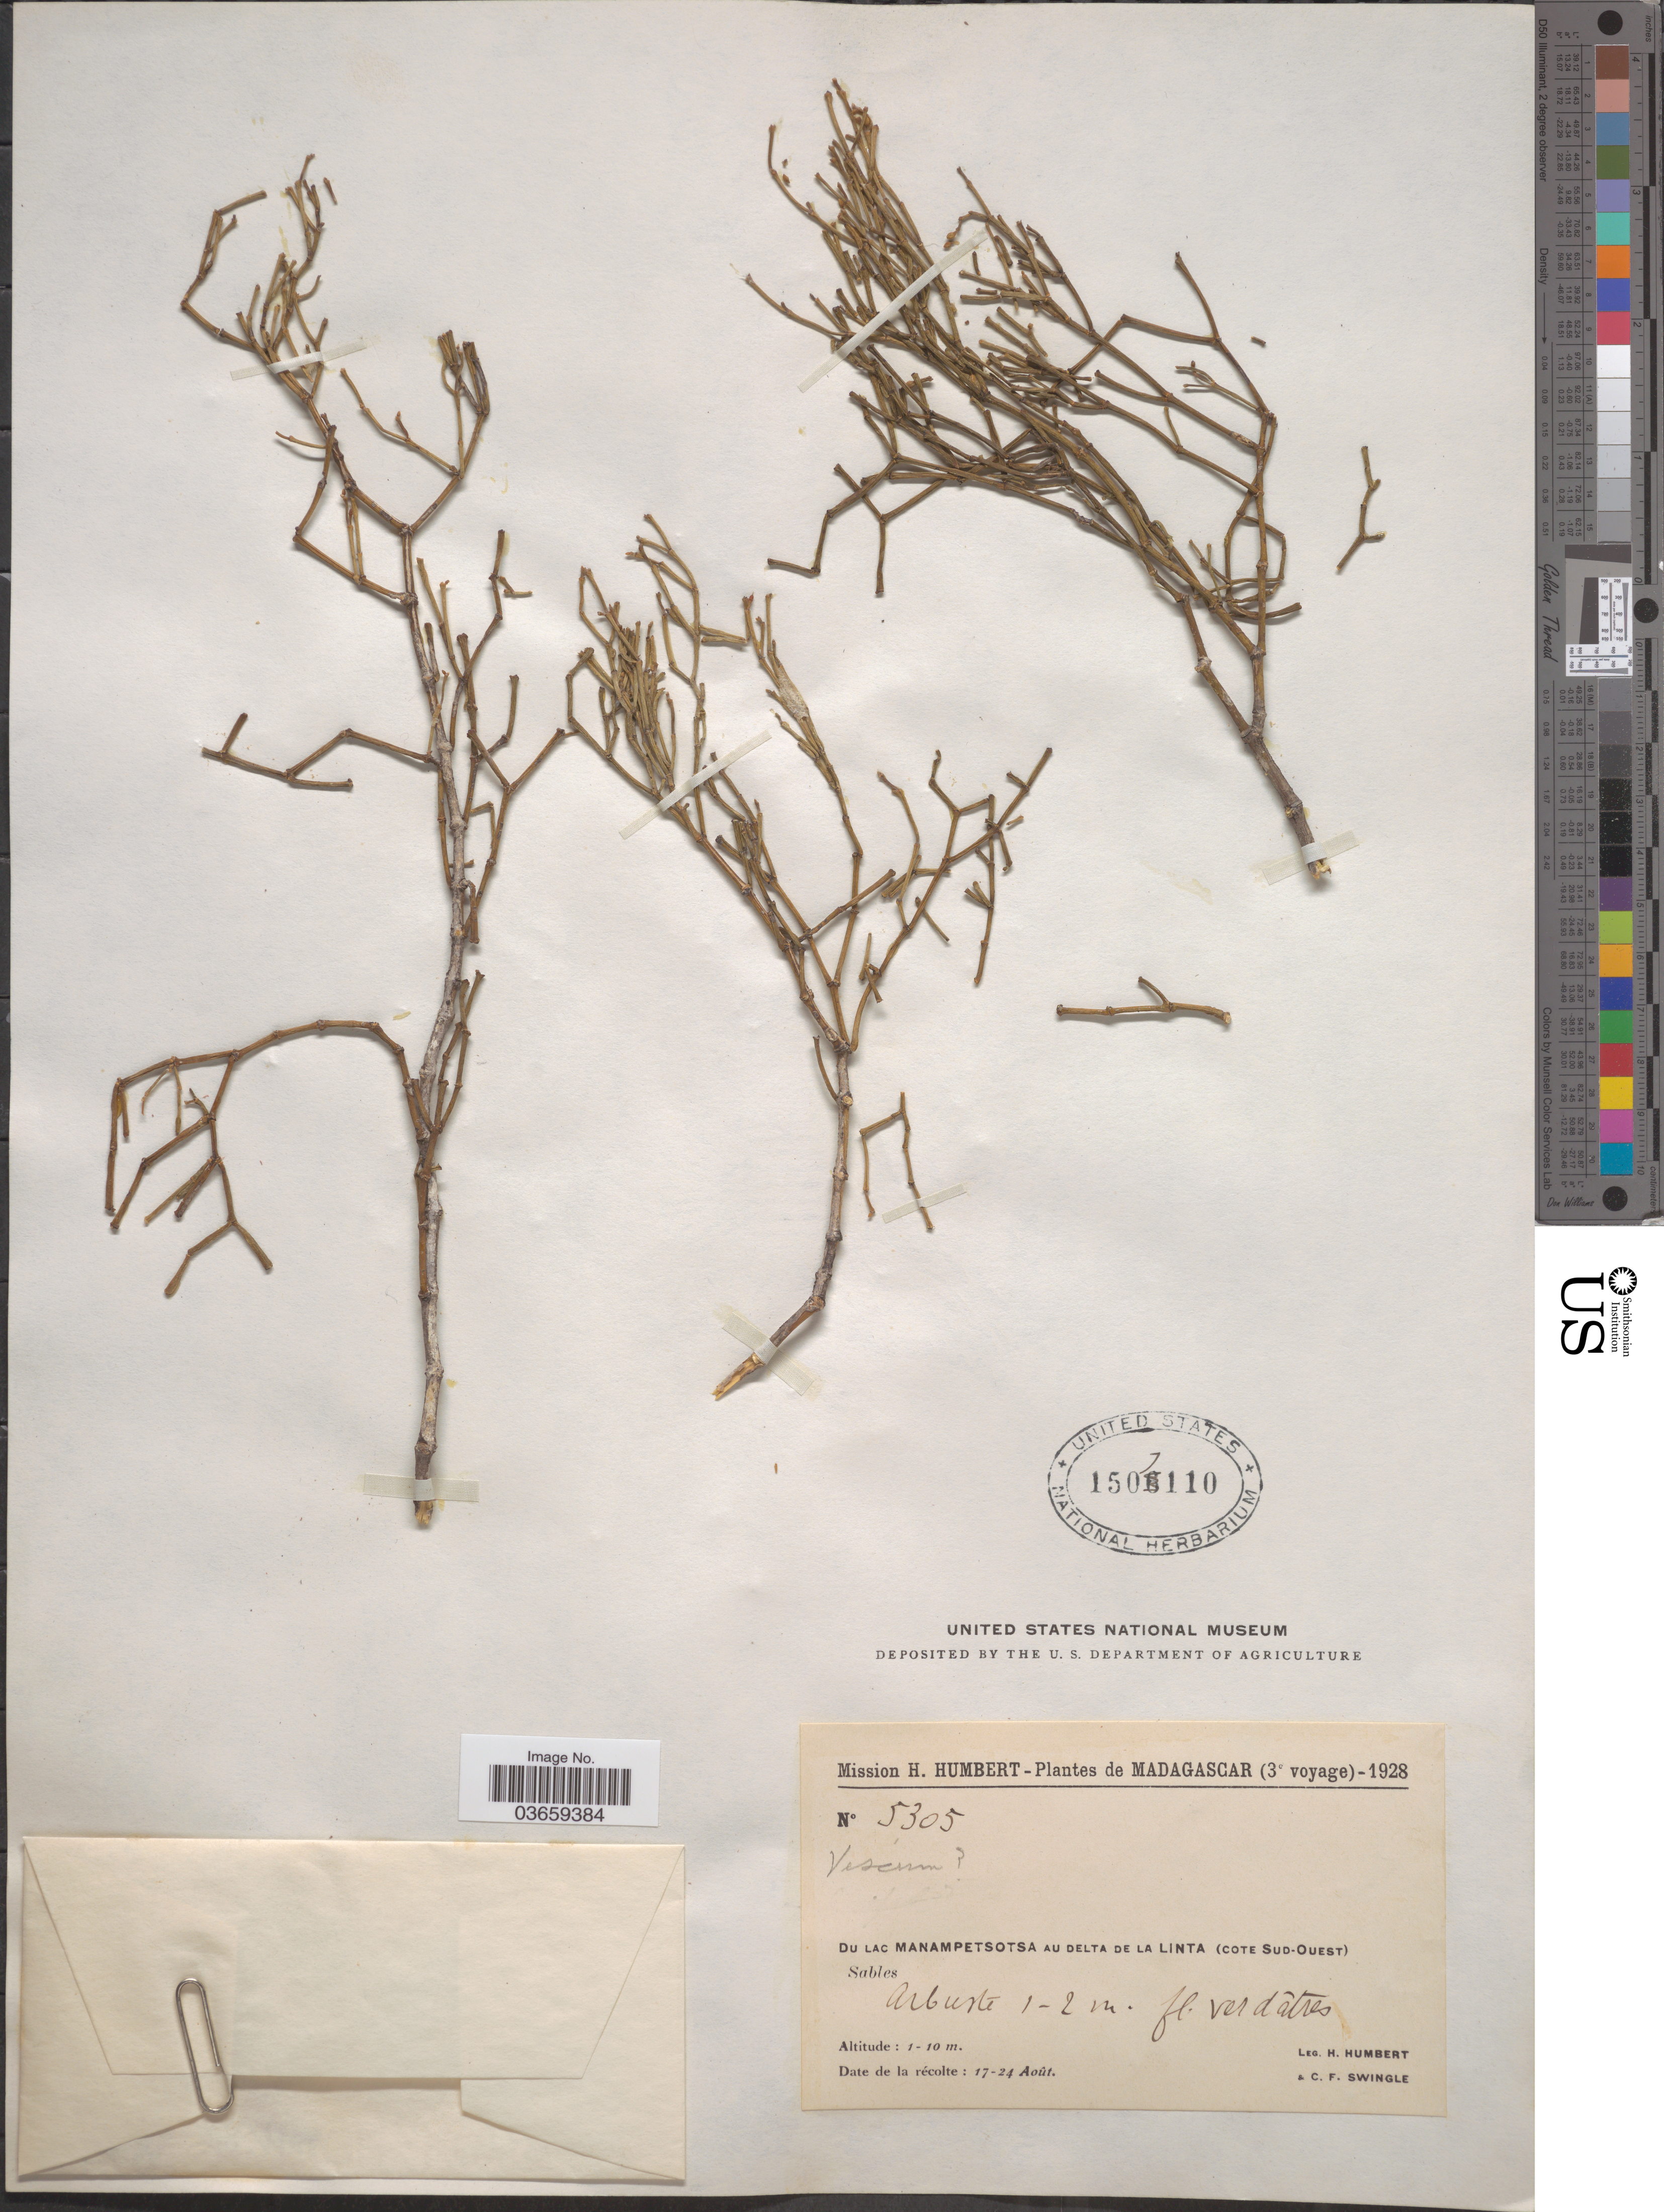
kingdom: Plantae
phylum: Tracheophyta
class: Magnoliopsida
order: Santalales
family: Viscaceae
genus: Viscum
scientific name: Viscum sp.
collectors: H. Humbert & C. Swingle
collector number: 5305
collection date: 1928-08-17/1928-08-24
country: Madagascar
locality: Du Lac Manampetsotsa au Delta de La Linta (Cote Sud-Ouest).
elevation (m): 1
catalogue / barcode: US 1507110